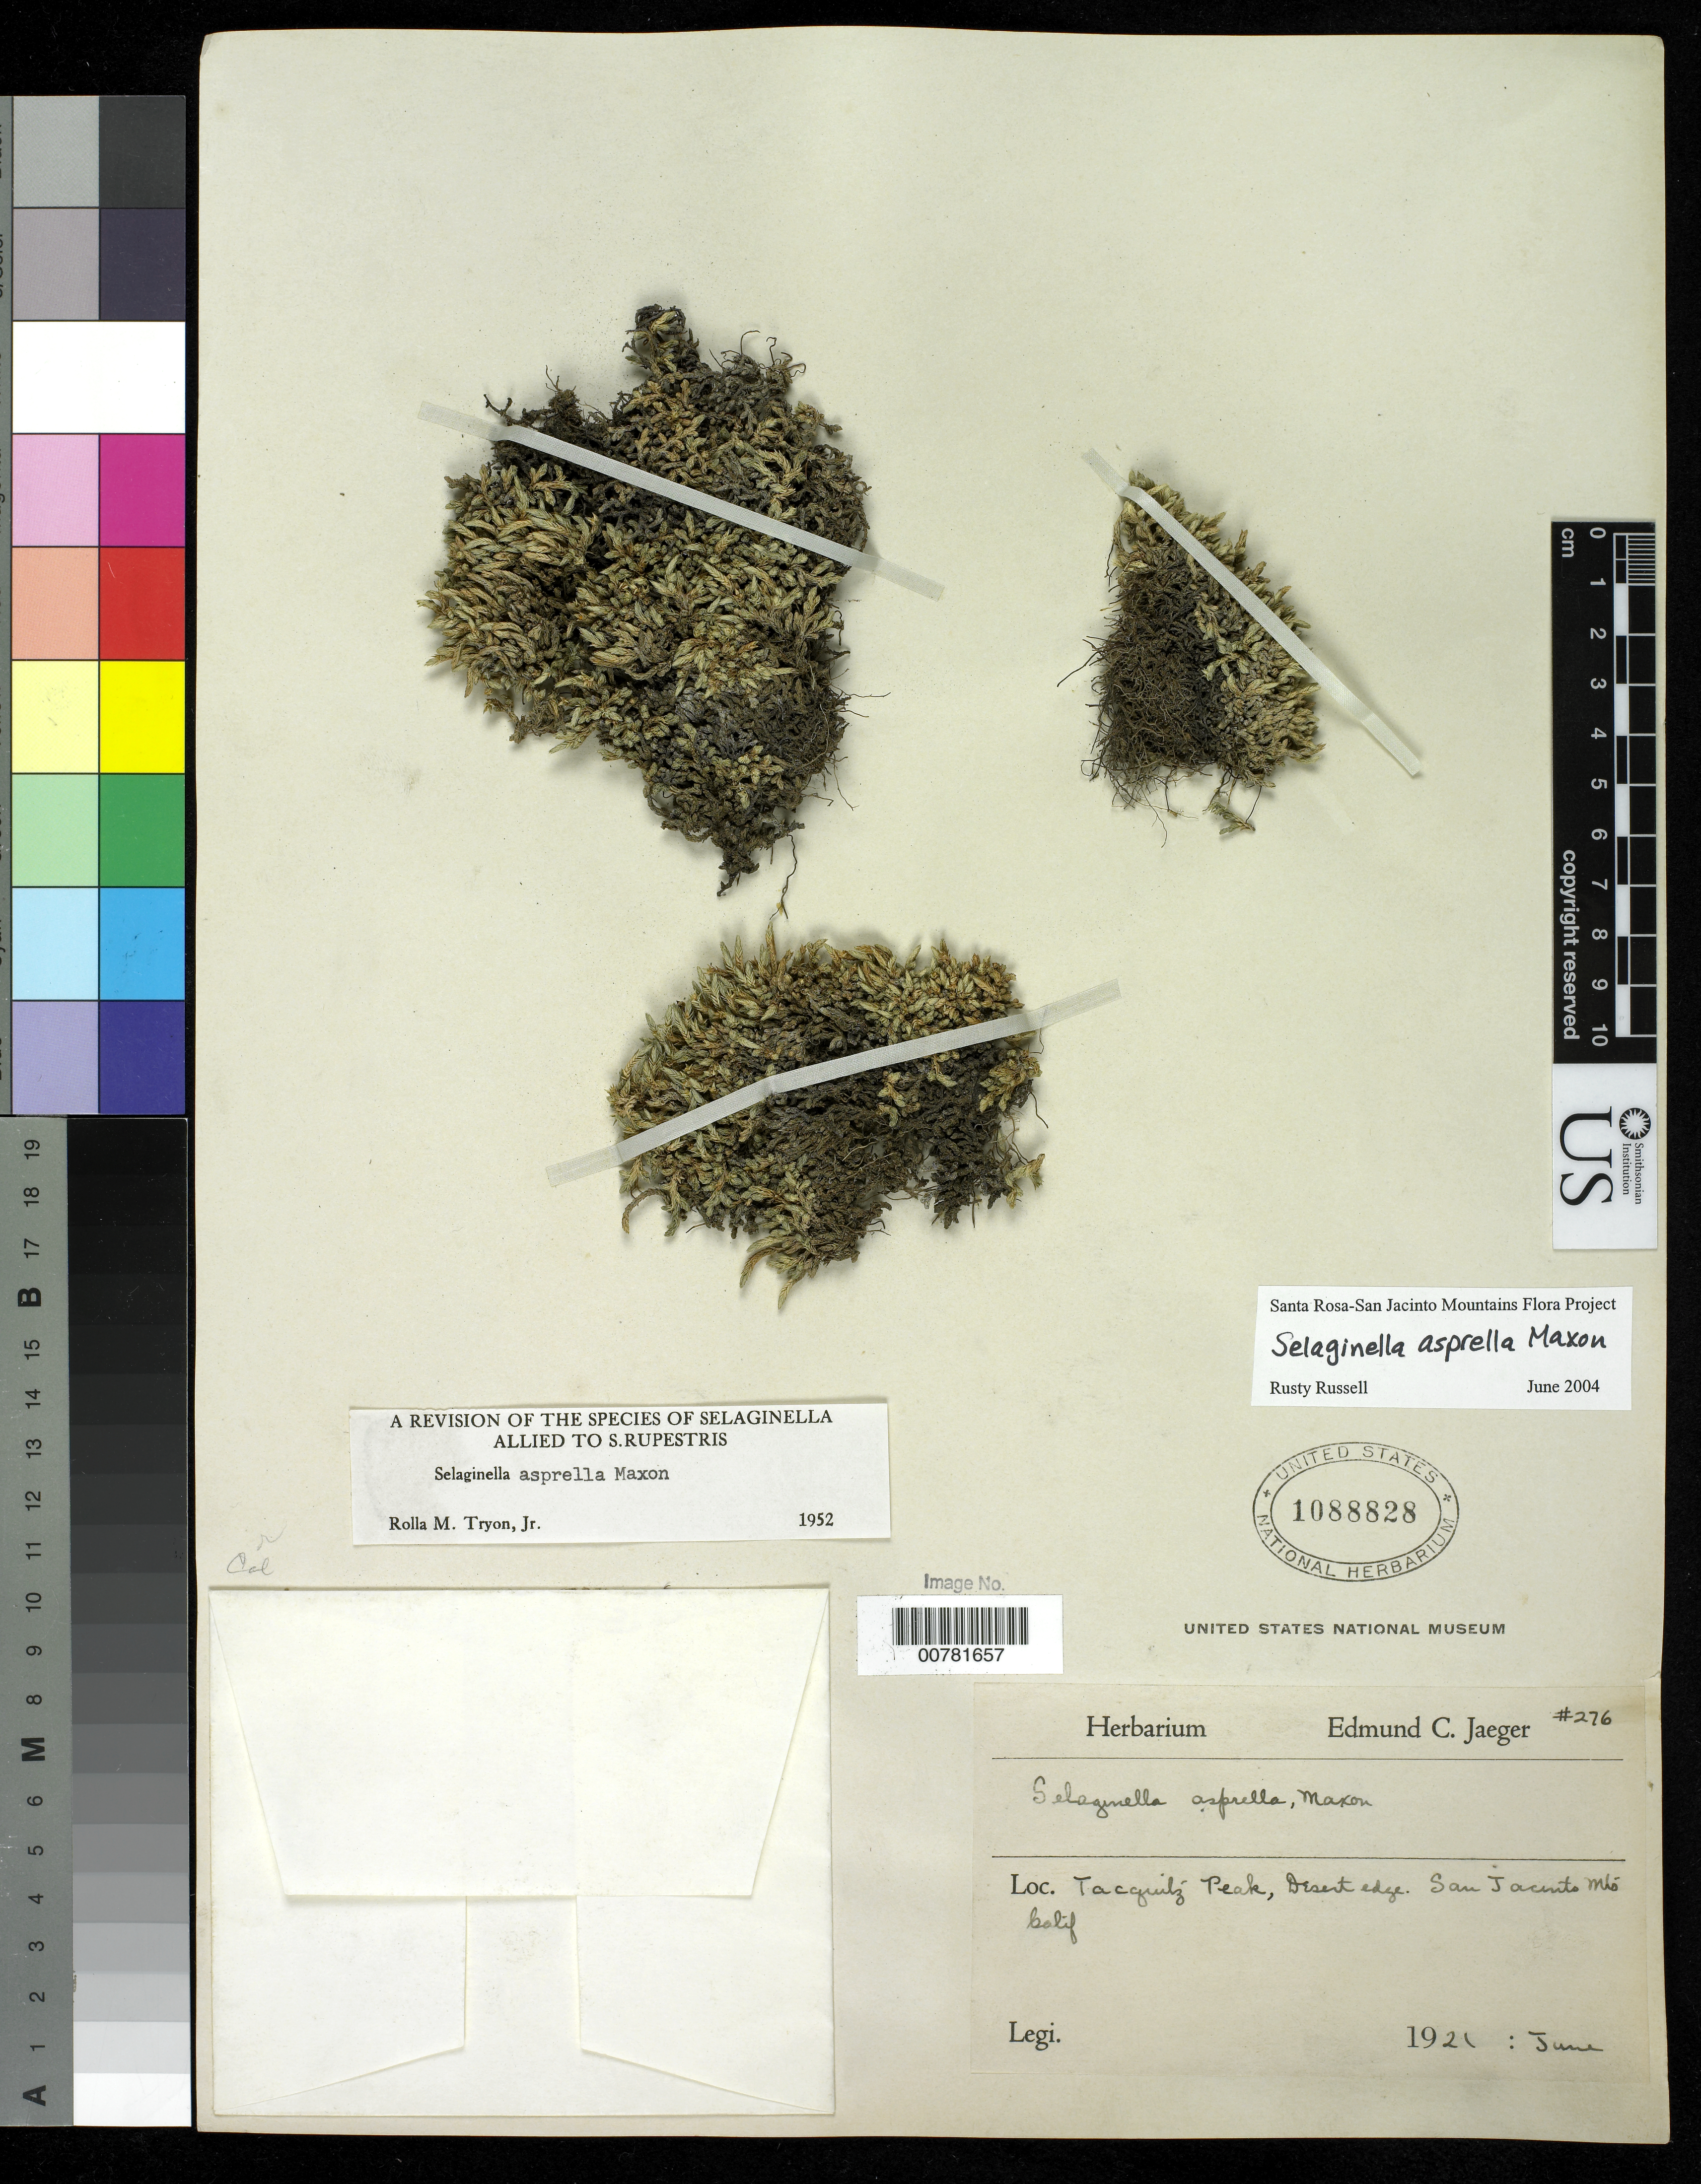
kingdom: Plantae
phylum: Tracheophyta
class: Lycopodiopsida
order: Selaginellales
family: Selaginellaceae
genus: Selaginella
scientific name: Selaginella asprella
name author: Maxon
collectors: ex herb. E.C. Jaeger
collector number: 276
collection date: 1920-06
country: United States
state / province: California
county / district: Riverside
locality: Tacquitz Peak, Desert edge, San Jacinto Mts.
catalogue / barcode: US 1088828